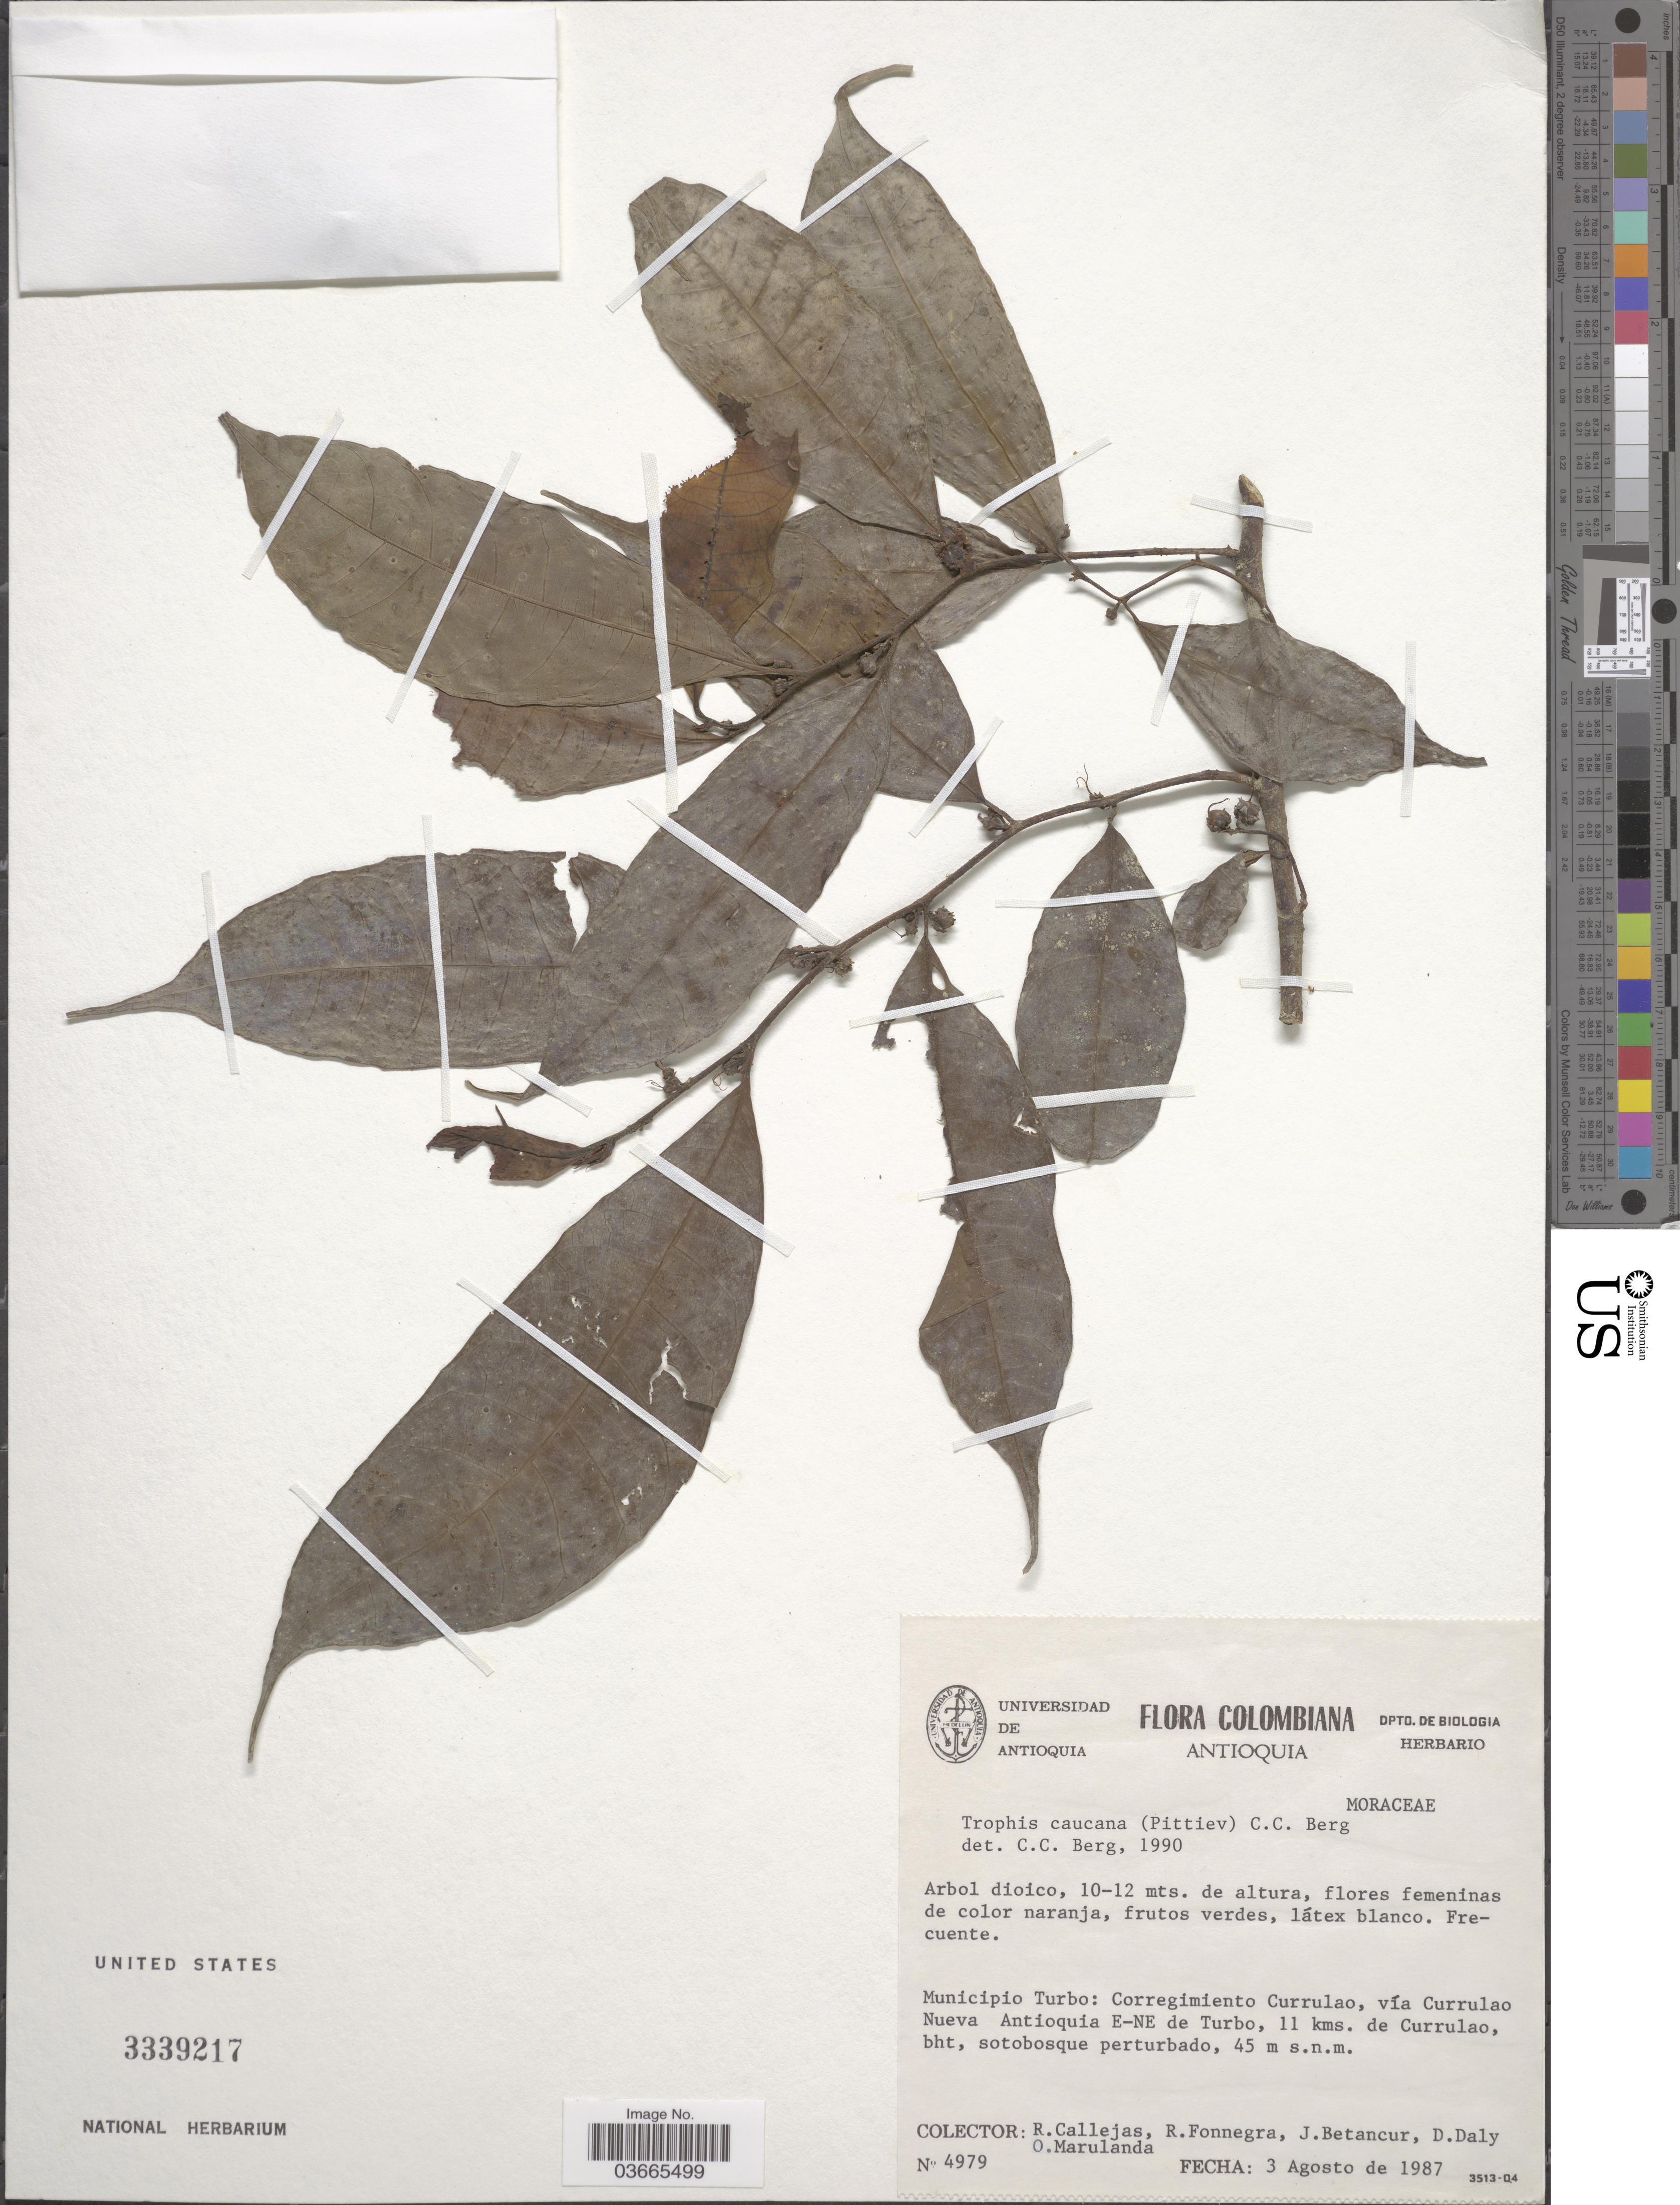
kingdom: Plantae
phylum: Tracheophyta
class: Magnoliopsida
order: Rosales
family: Moraceae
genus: Olmedia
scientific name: Olmedia aspera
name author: Ruiz & Pav.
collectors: R. Callejas, R. Fonnegra G., J. Betancur, D. C. Daly & O. Marulanda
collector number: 4979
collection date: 1987-08-03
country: Colombia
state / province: Antioquia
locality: Municipio Turbo: Corregimiento Currulao, vía Currulao Nueva Antioquia E-NE de Turbo, 11 kms. de Currulao.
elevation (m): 45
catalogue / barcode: US 3339217